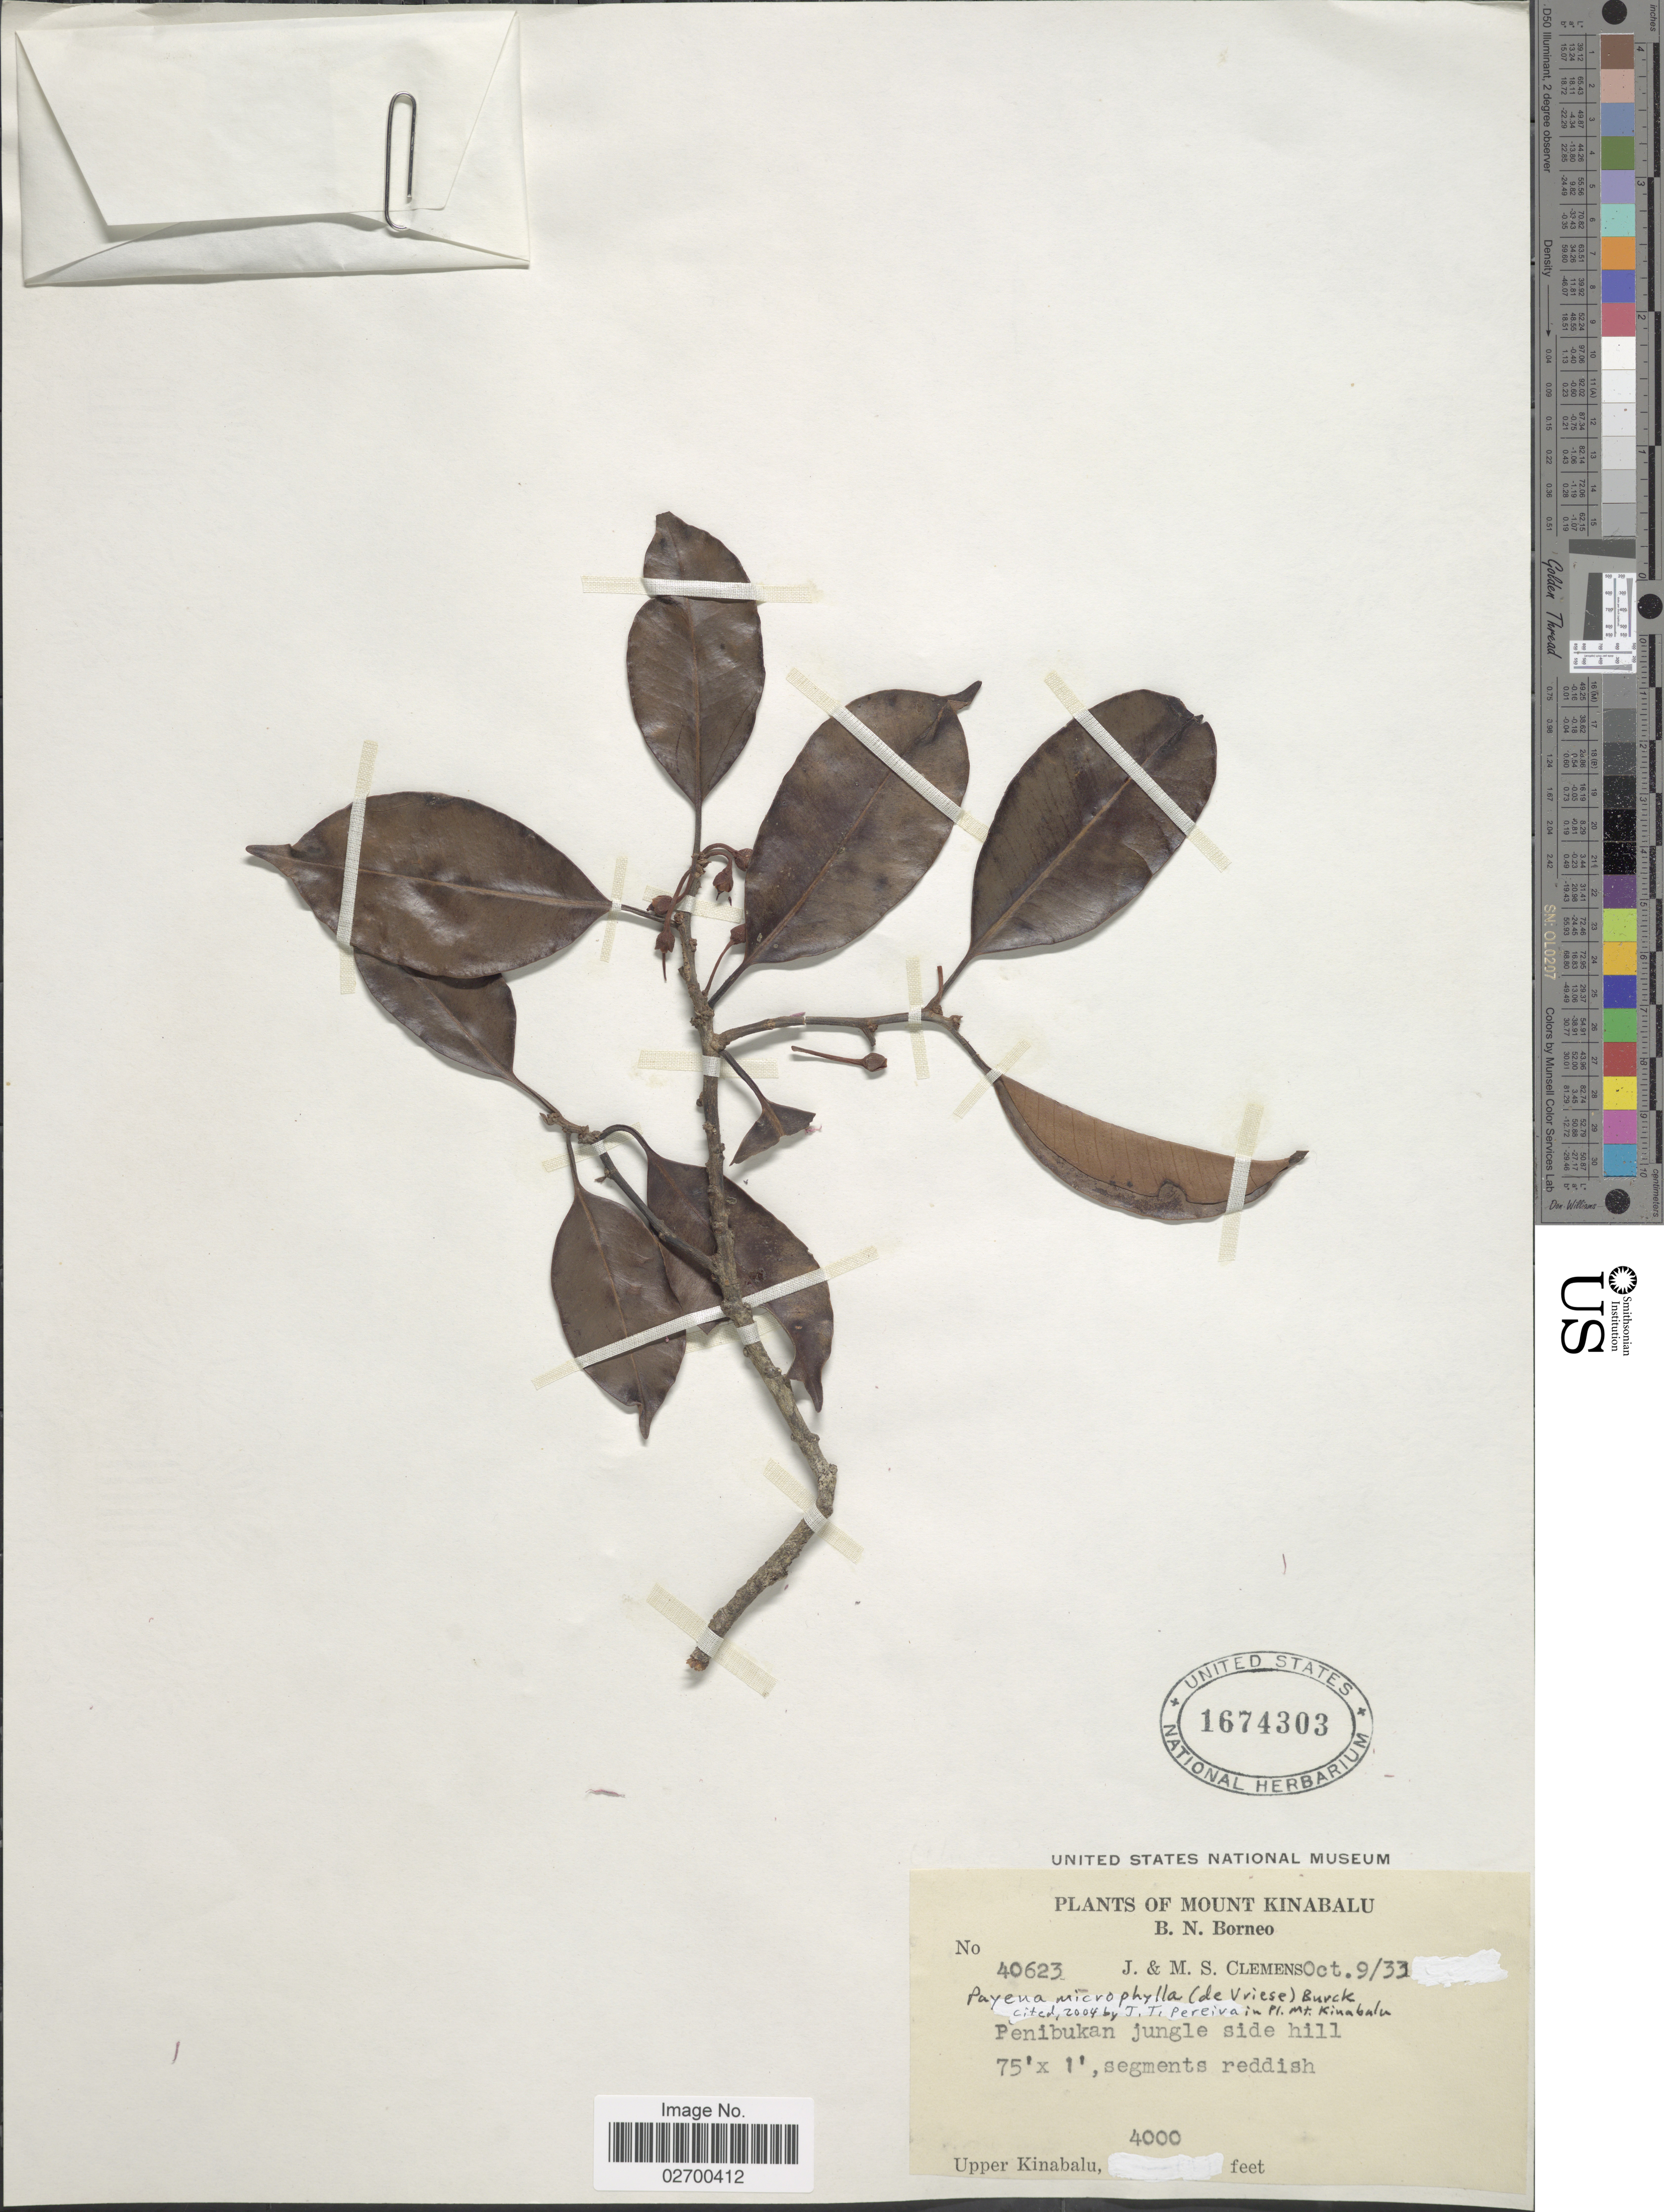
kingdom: Plantae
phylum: Tracheophyta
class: Magnoliopsida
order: Ericales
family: Sapotaceae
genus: Payena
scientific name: Payena microphylla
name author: (de Vriese) Burck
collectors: J. Clemens & M. S. Clemens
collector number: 40623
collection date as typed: Transcribed d/m/y: 9/10/33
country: Malaysia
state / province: Sabah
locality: Mount Kinabalu. B.N. Borneo. Penibukan jungle side hill. Upper Kinabalu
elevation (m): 1219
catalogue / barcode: US 1674303